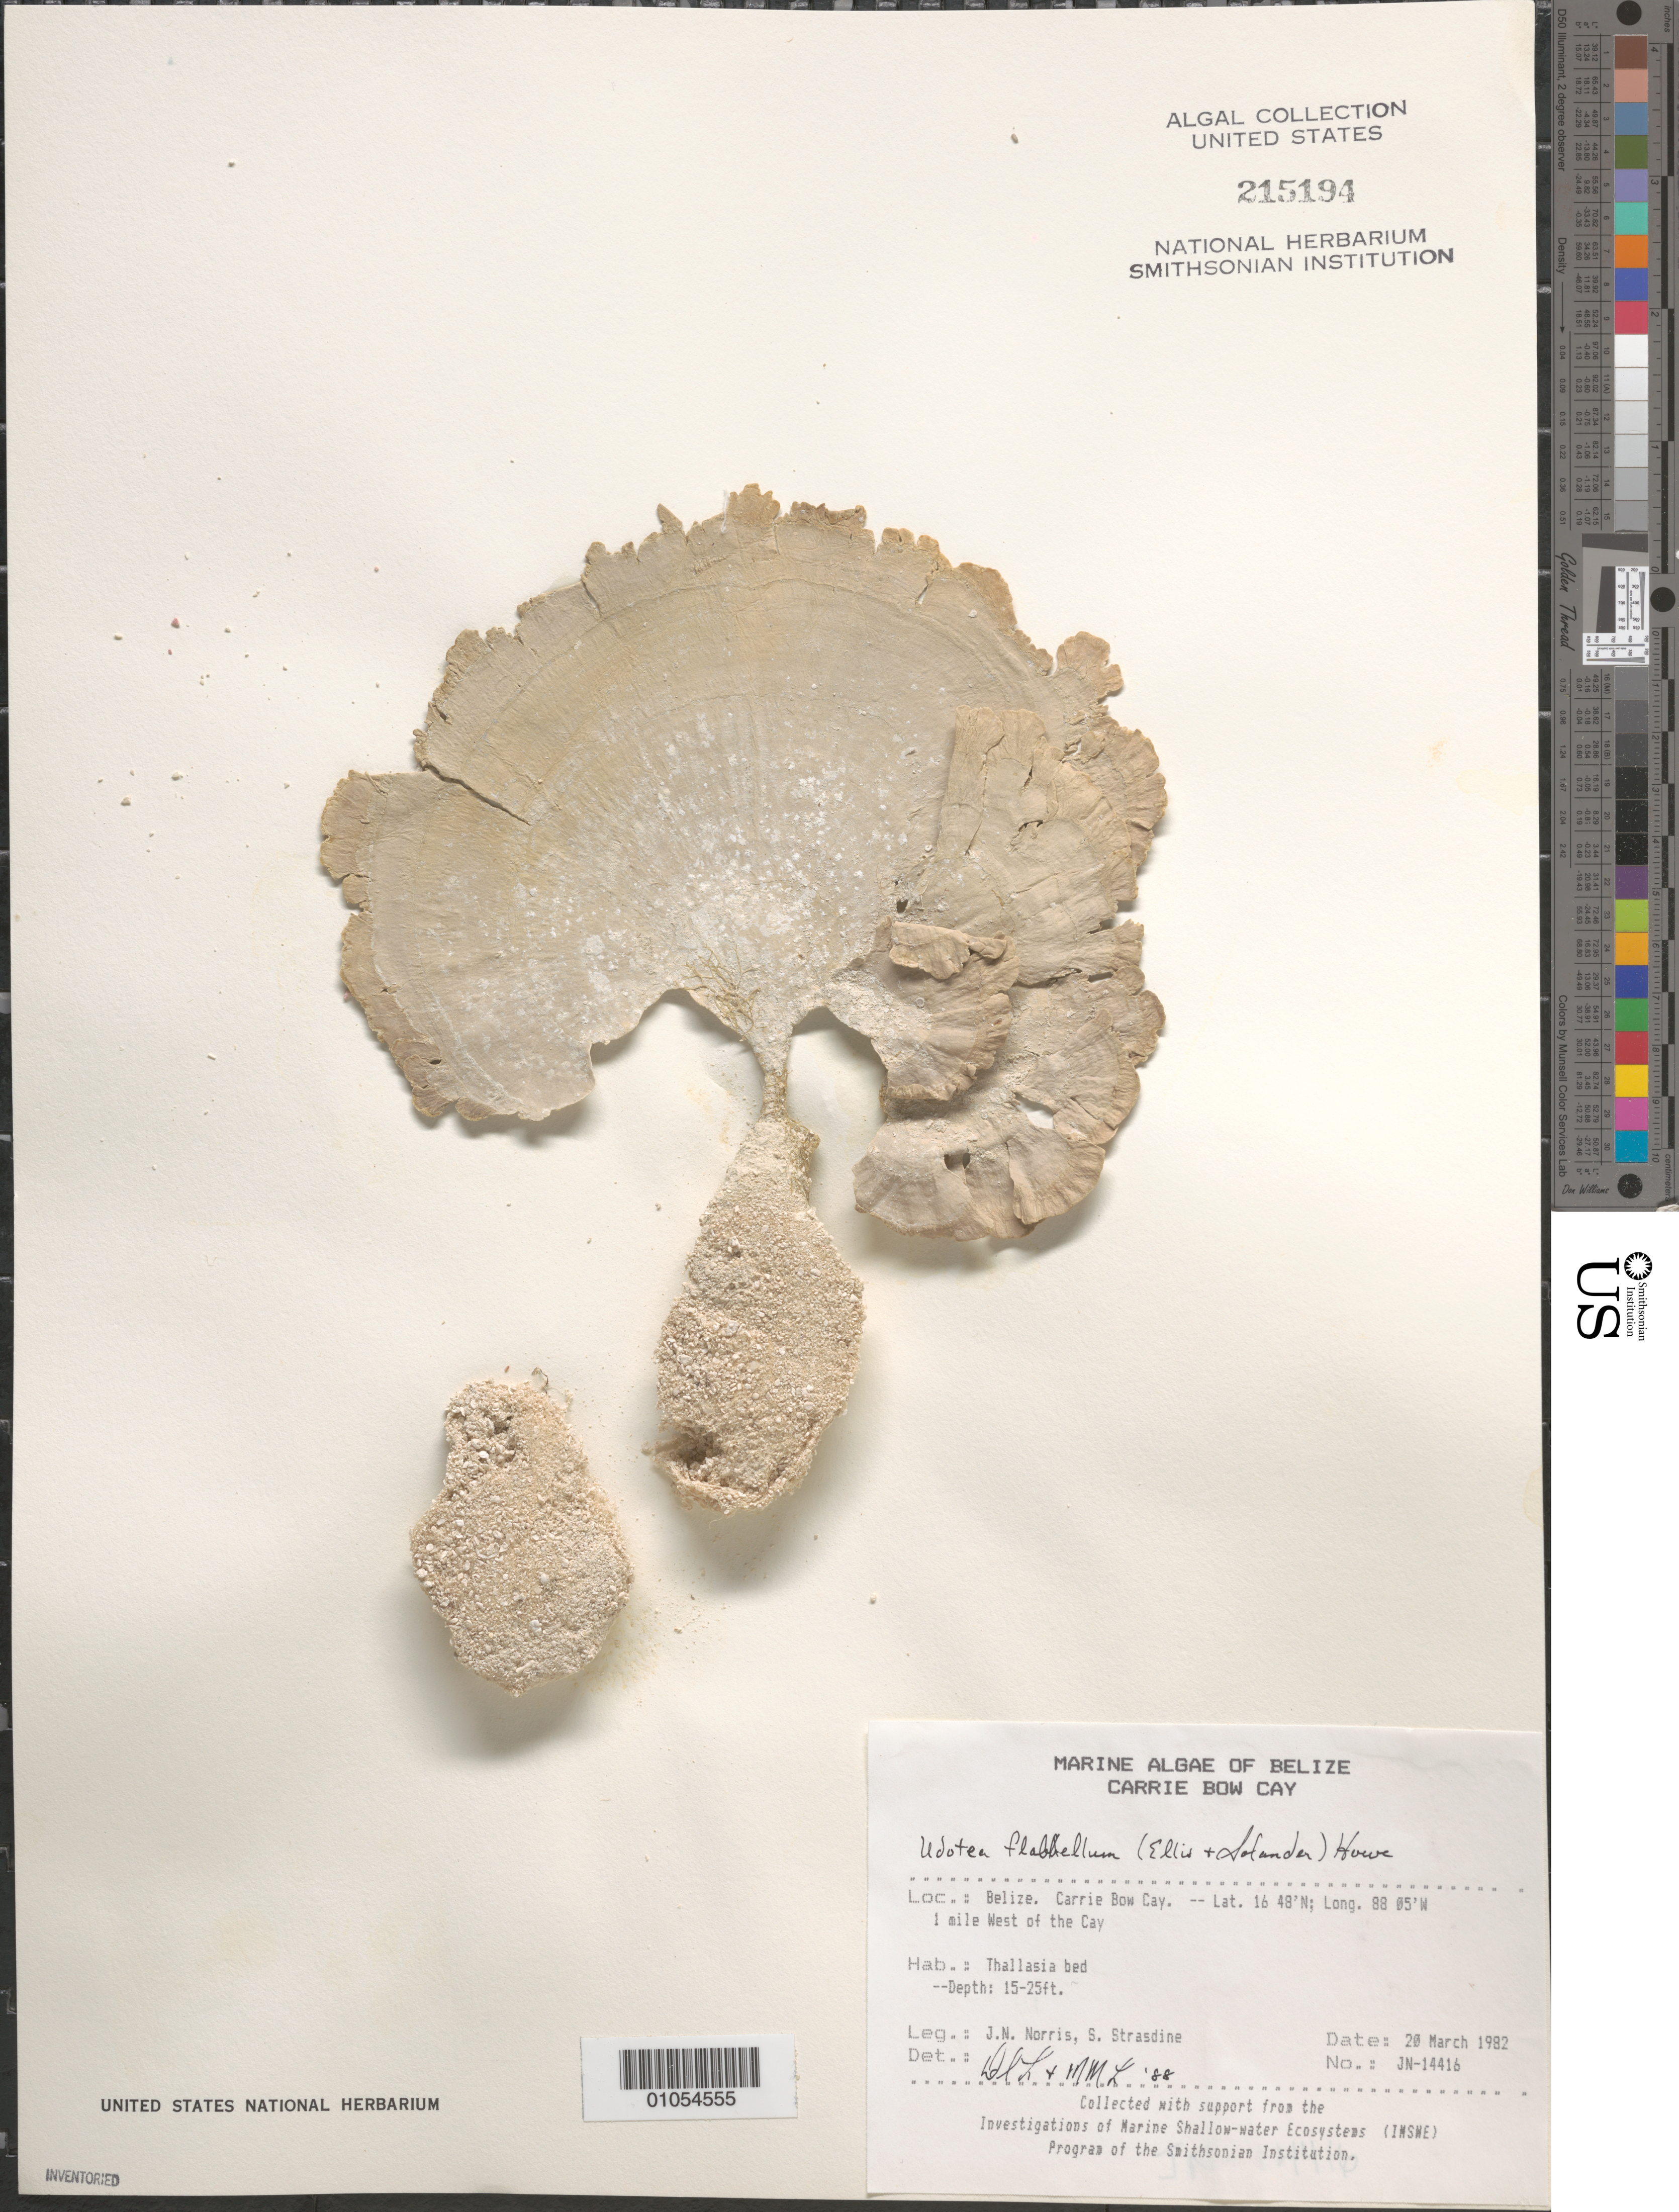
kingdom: Plantae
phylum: Chlorophyta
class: Ulvophyceae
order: Bryopsidales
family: Udoteaceae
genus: Udotea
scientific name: Udotea flabellum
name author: (J. Ellis & Sol.) M. Howe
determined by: Littler, D. S.; Littler, M. M.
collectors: J. N. Norris & S. Strasdine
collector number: JN-14416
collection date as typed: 20 Mar 1982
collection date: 1982-03-20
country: Belize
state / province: Stann Creek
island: Carrie Bow Cay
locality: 1 mile west of the cay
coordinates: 16 48'N, 88 05'W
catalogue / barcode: US 215194